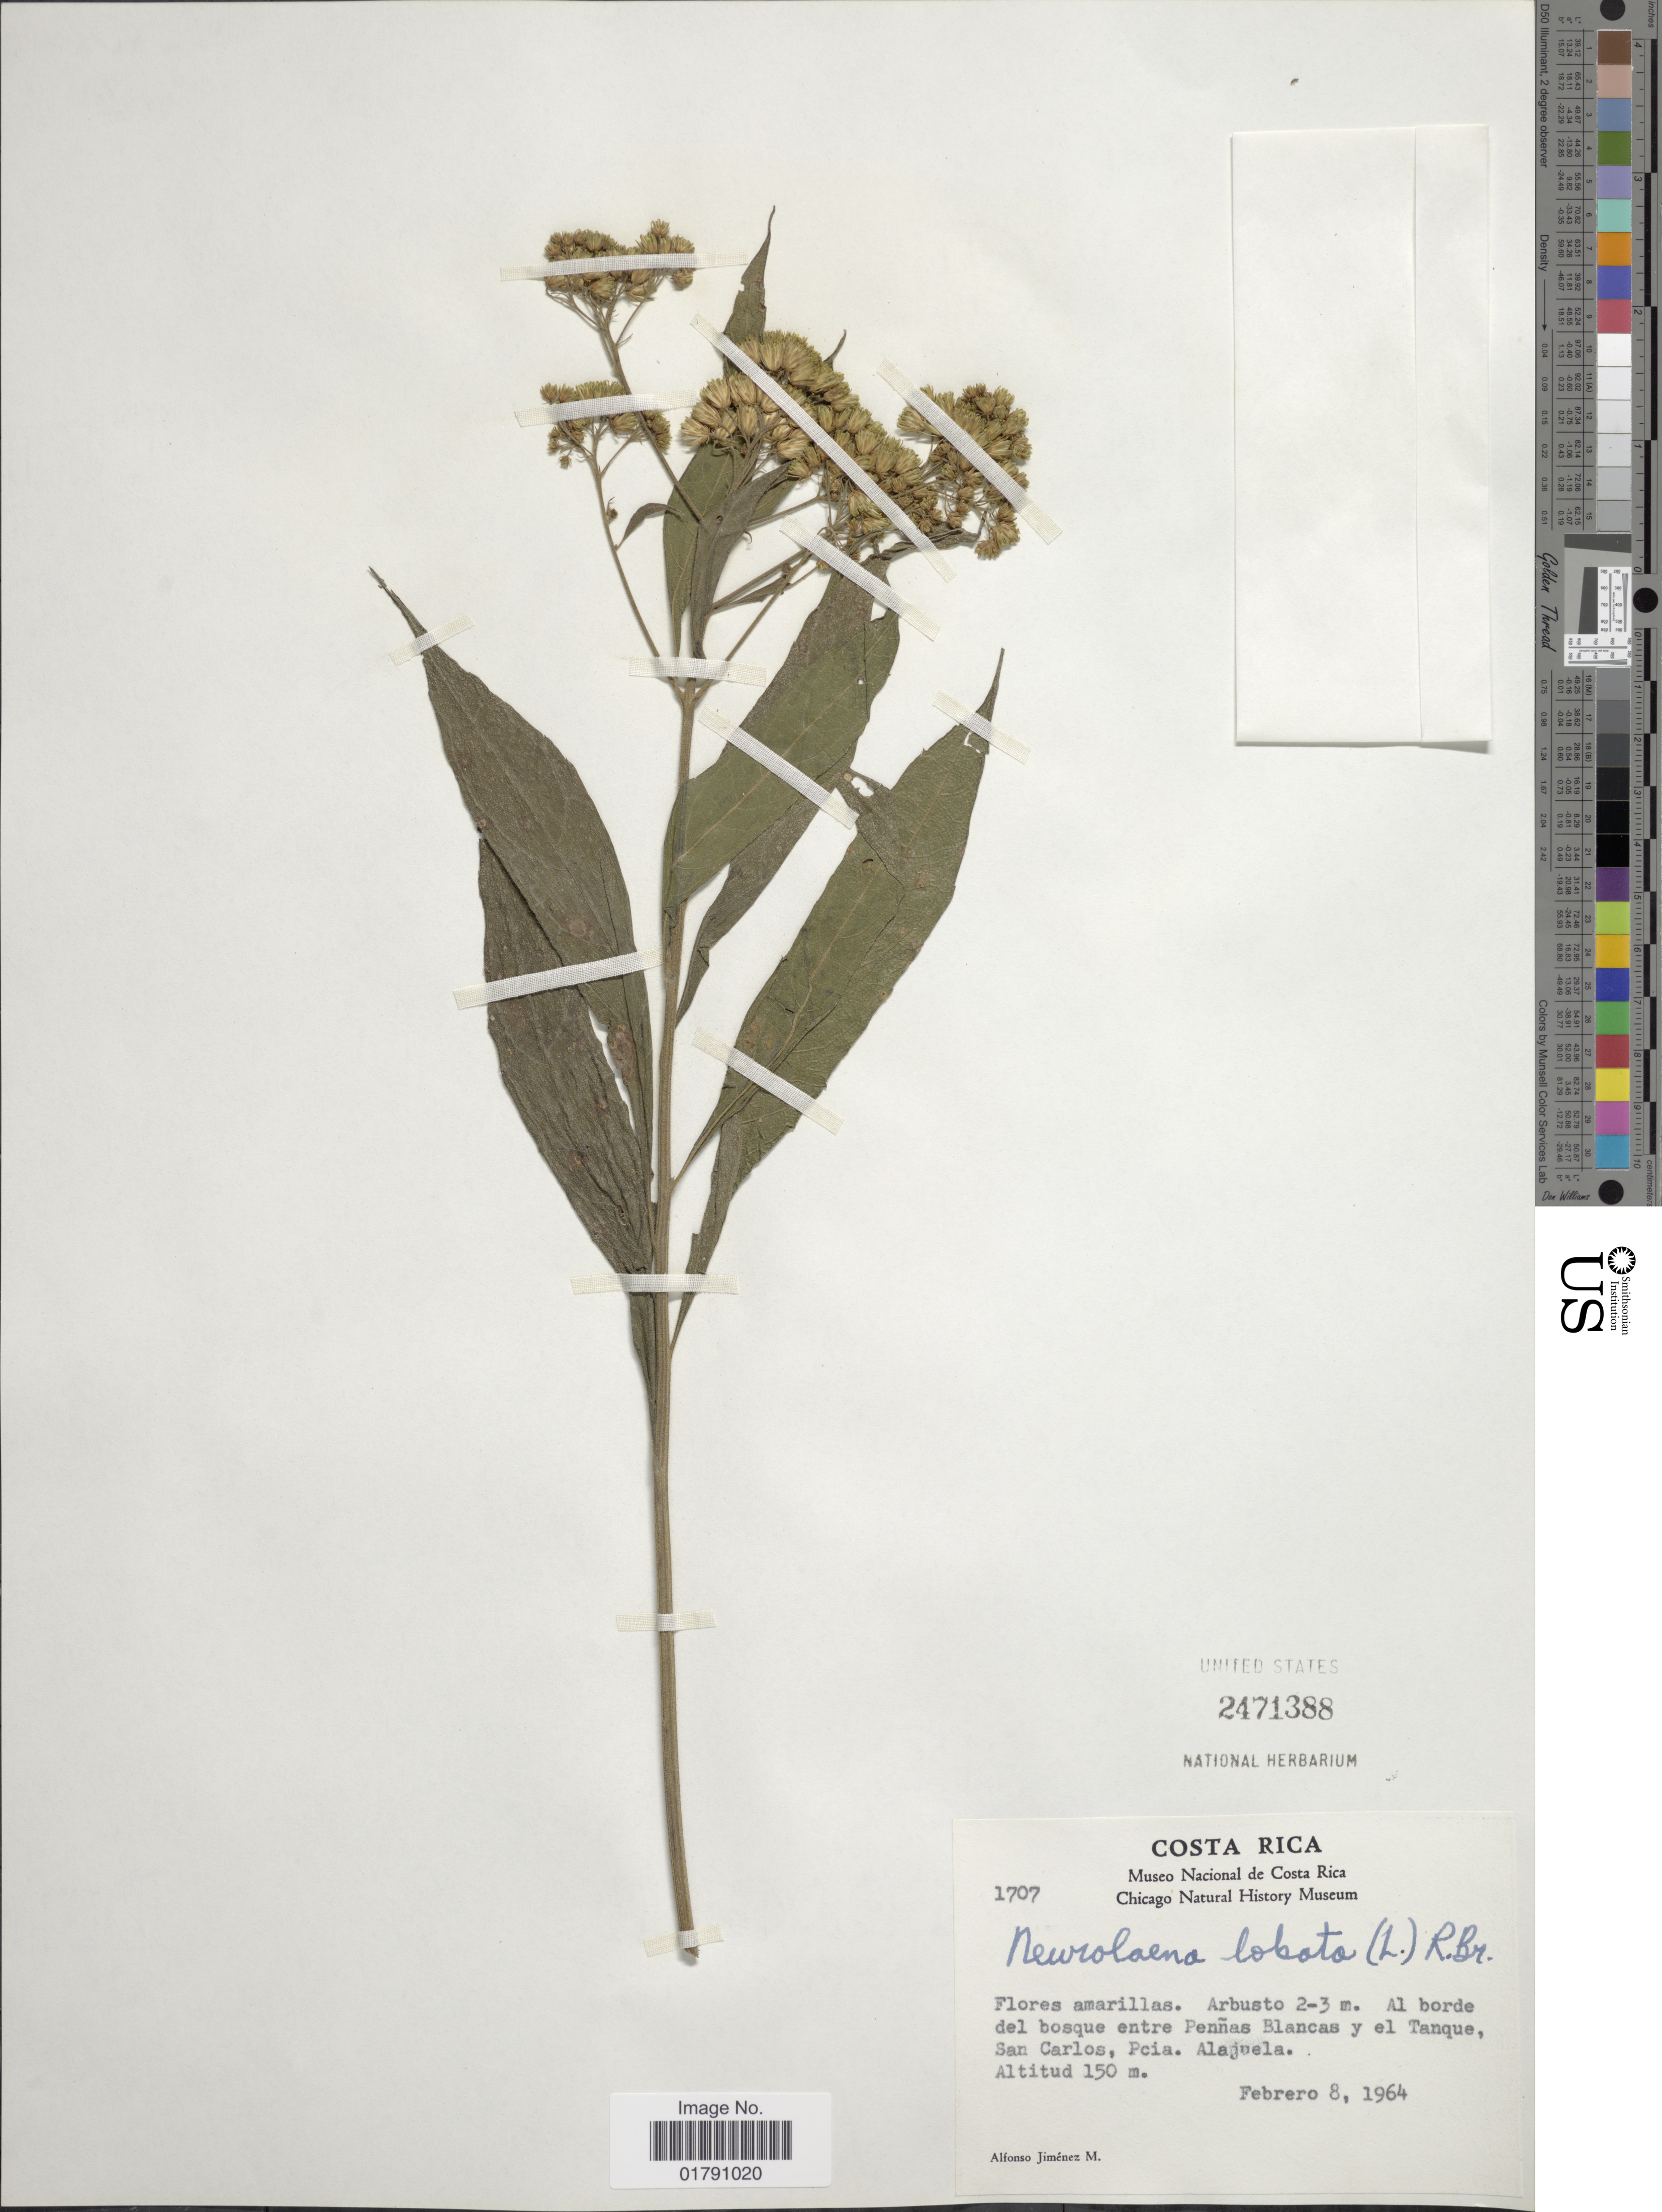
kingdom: Plantae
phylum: Tracheophyta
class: Magnoliopsida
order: Asterales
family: Asteraceae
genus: Neurolaena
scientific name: Neurolaena lobata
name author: (L.) R. Br. ex Cass.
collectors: A. Jimenez M.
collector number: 1707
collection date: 1964-02-08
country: Costa Rica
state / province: Alajuela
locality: Entre Pennas Blancas y el Tanque, San Carlos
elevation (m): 150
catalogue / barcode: US 2471388